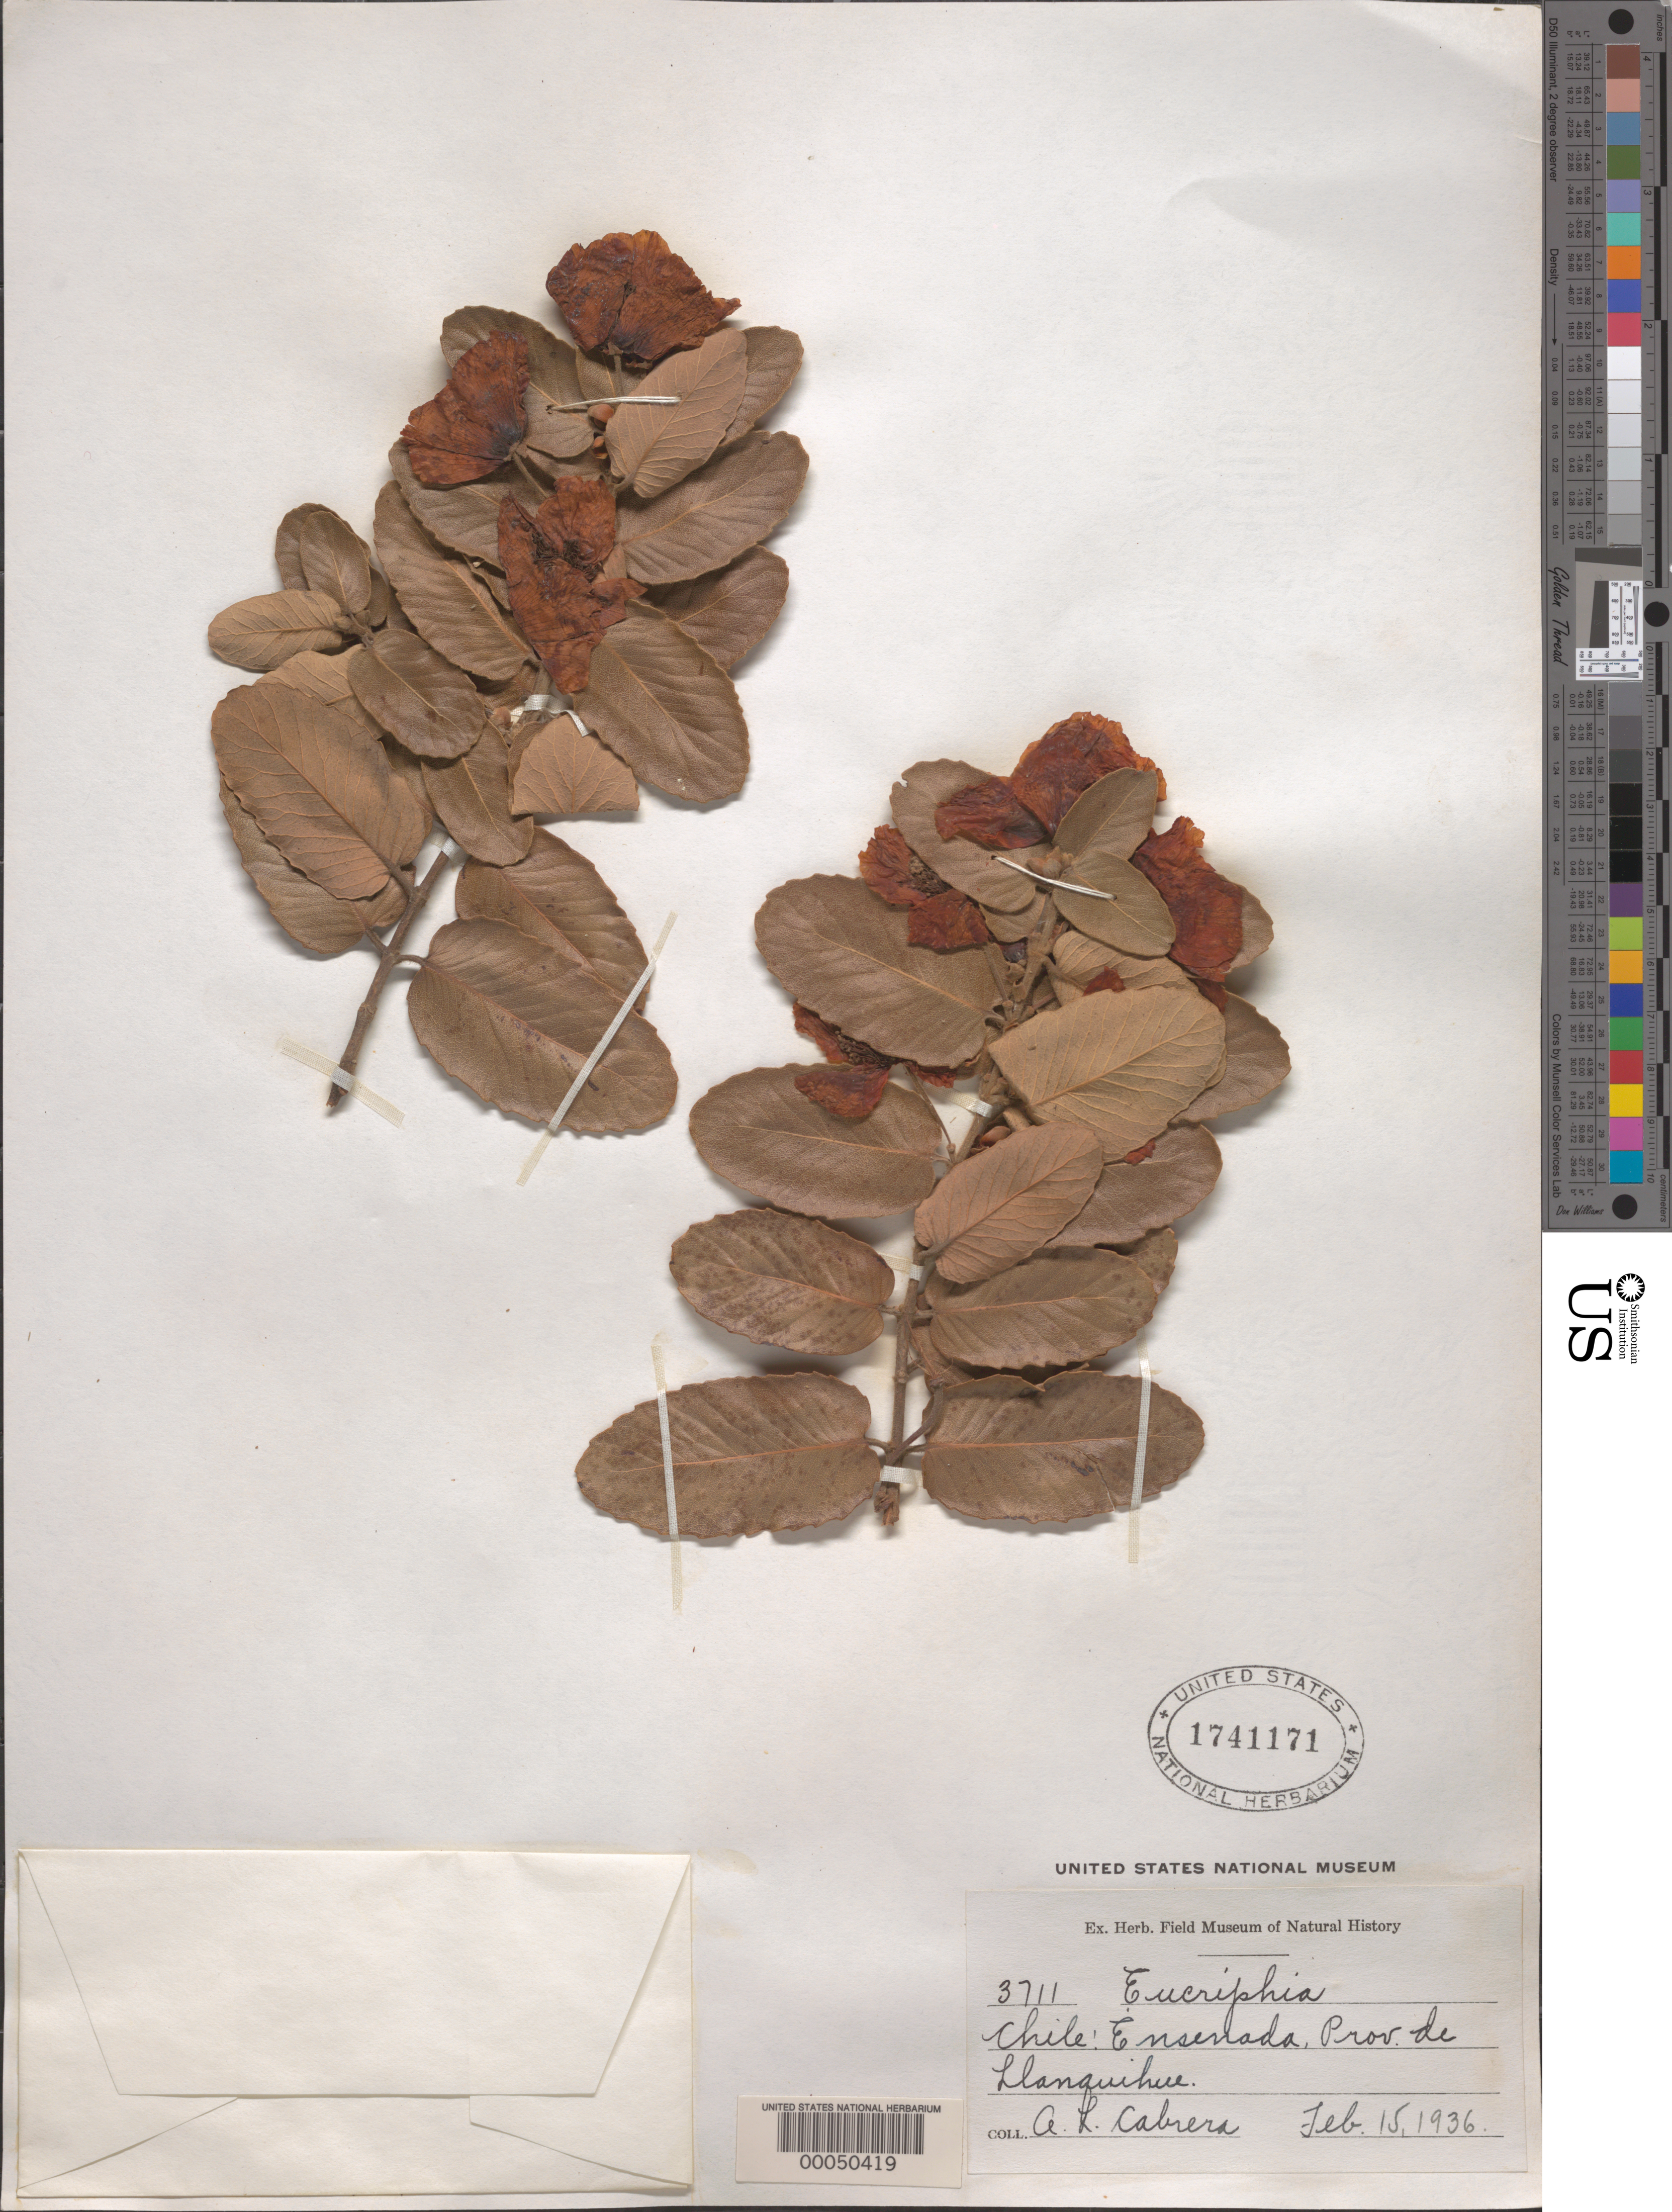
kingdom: Plantae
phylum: Tracheophyta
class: Magnoliopsida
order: Oxalidales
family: Cunoniaceae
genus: Eucryphia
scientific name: Eucryphia cordifolia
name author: Cav.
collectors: A. L. Cabrera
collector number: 3711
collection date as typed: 15 Feb 1936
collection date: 1936-02-15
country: Chile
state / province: Los Lagos (X)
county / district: Llanquihue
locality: Ensenada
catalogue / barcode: US 1741171